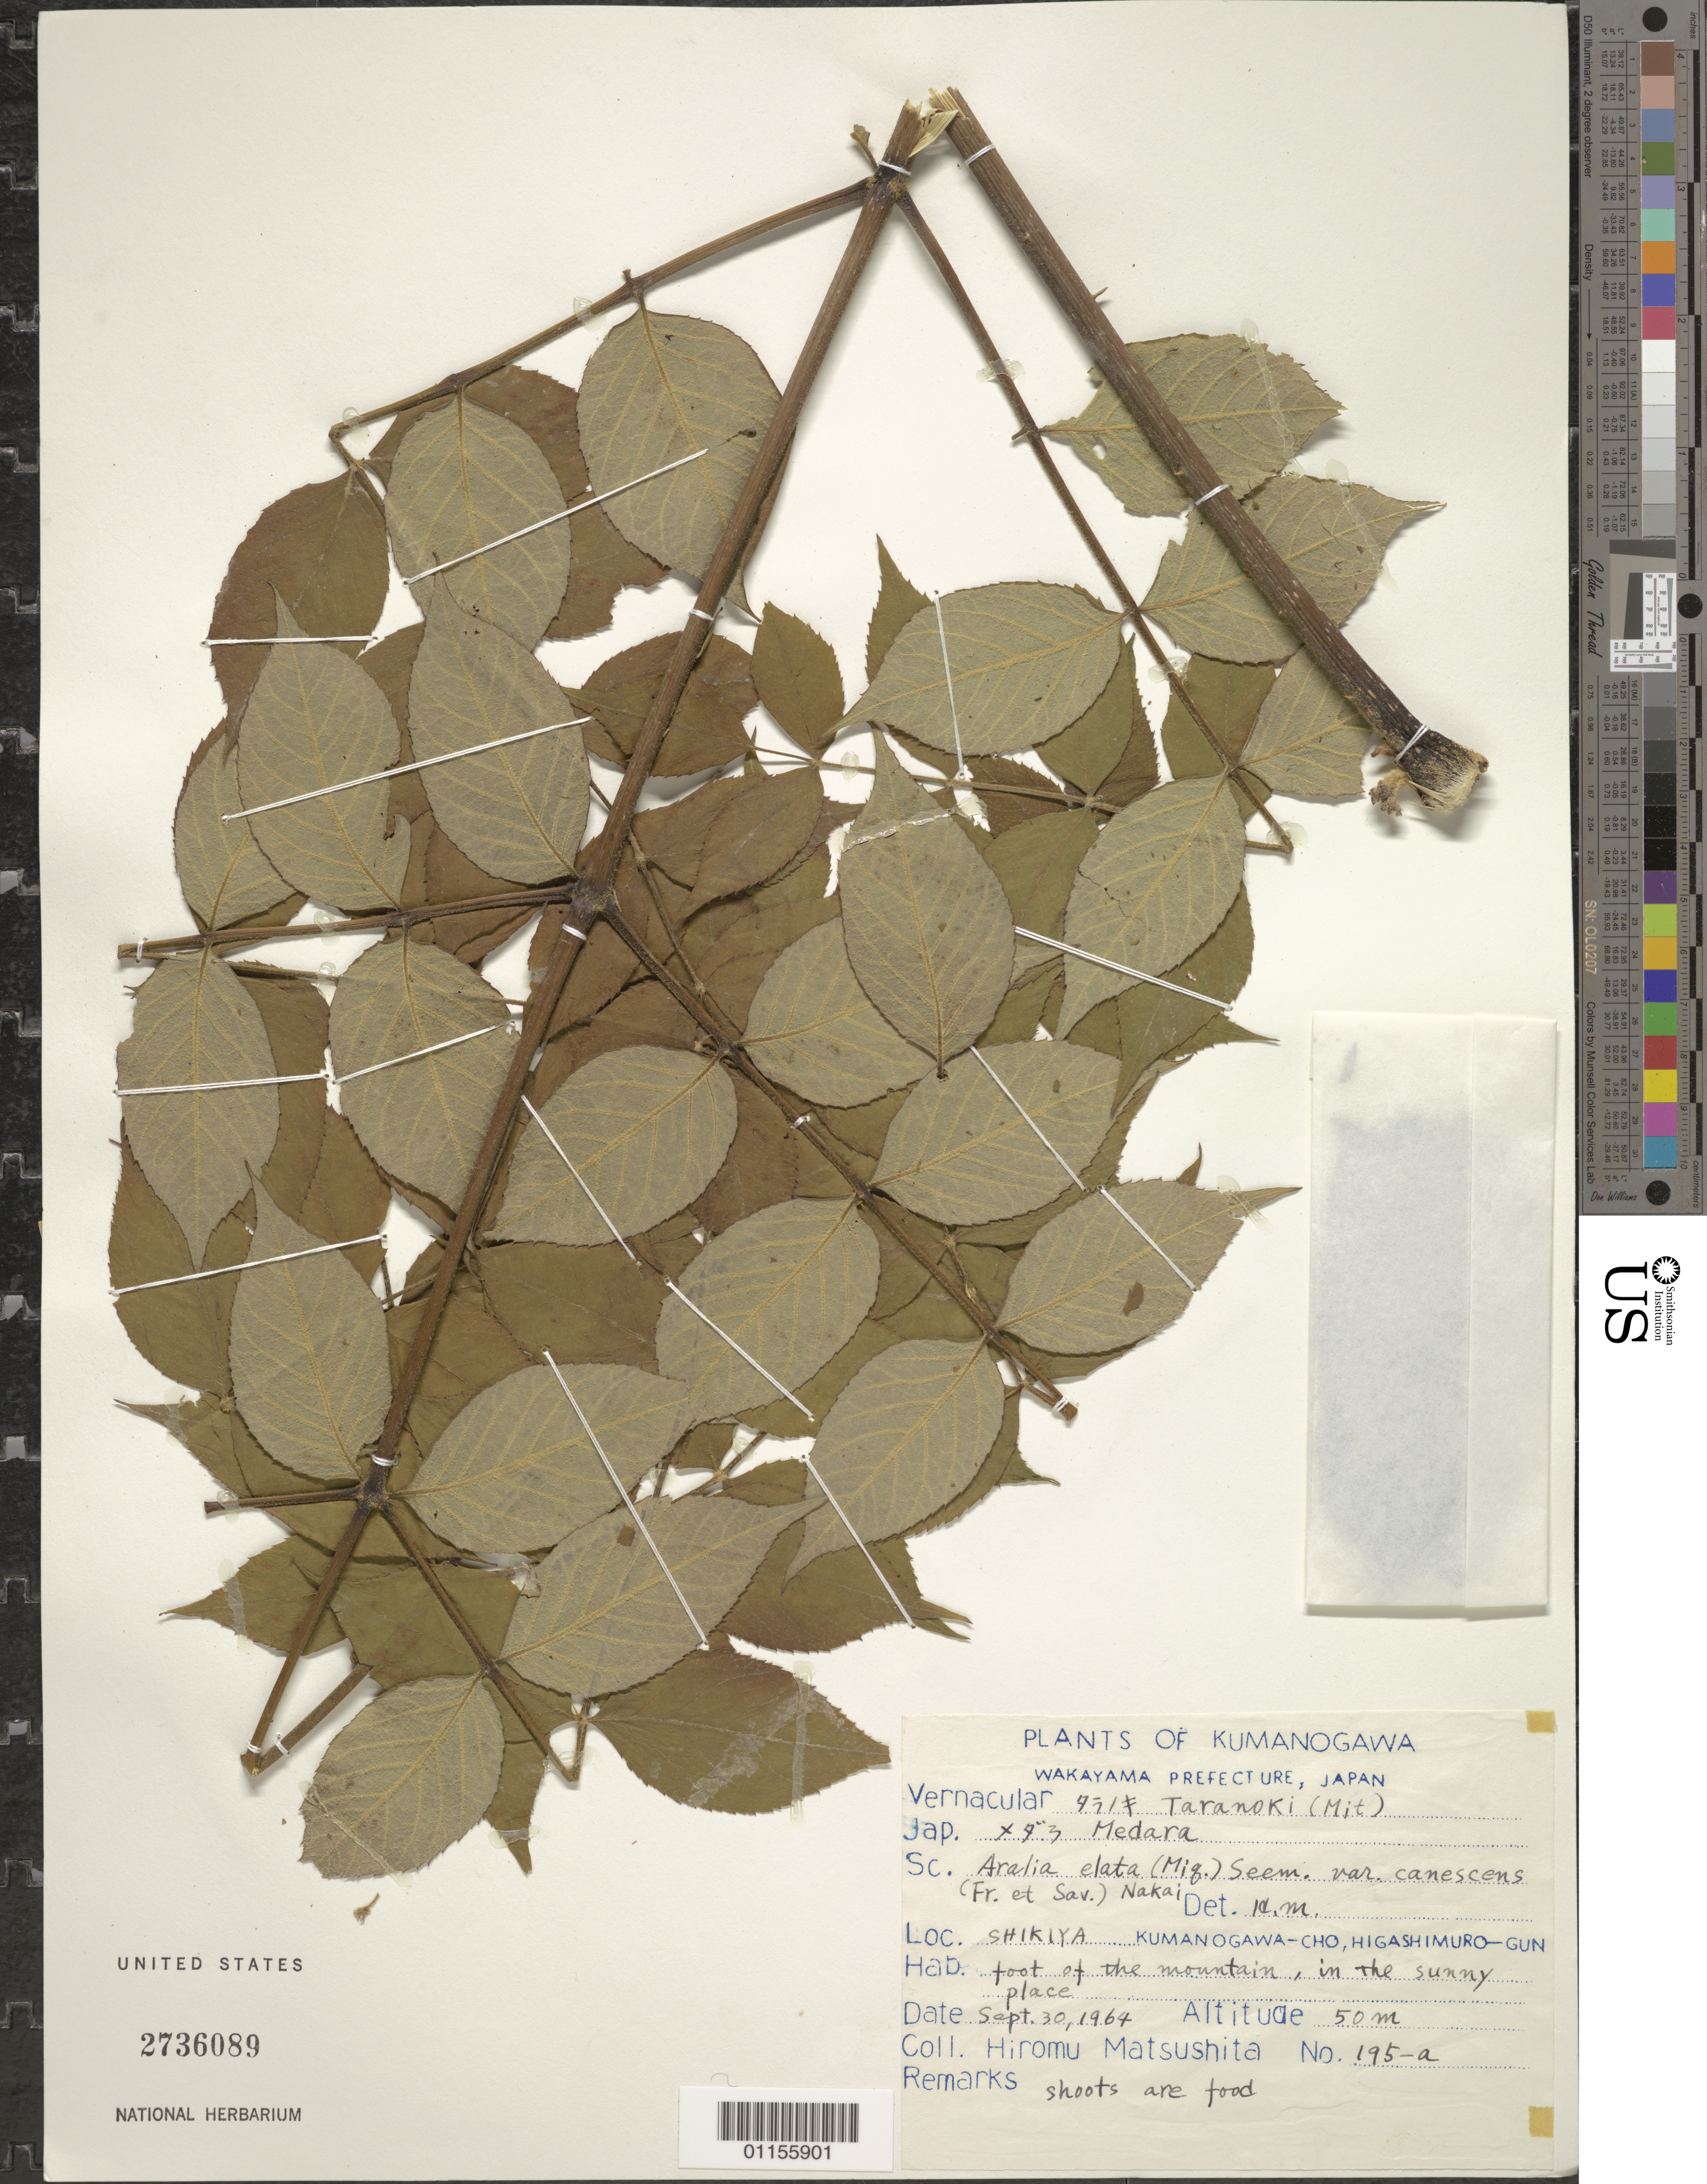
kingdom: Plantae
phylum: Tracheophyta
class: Magnoliopsida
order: Apiales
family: Araliaceae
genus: Aralia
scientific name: Aralia elata var. canescens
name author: (Siebold & Zucc.) Nakai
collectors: H. Matsushita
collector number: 195 a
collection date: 1964-09-30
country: Japan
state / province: Wakayama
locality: Higashimuro-gun. Kumanogawa-cho. Shikiya.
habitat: Foot of the mountain, in the sunny place.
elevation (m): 50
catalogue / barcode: US 2736089